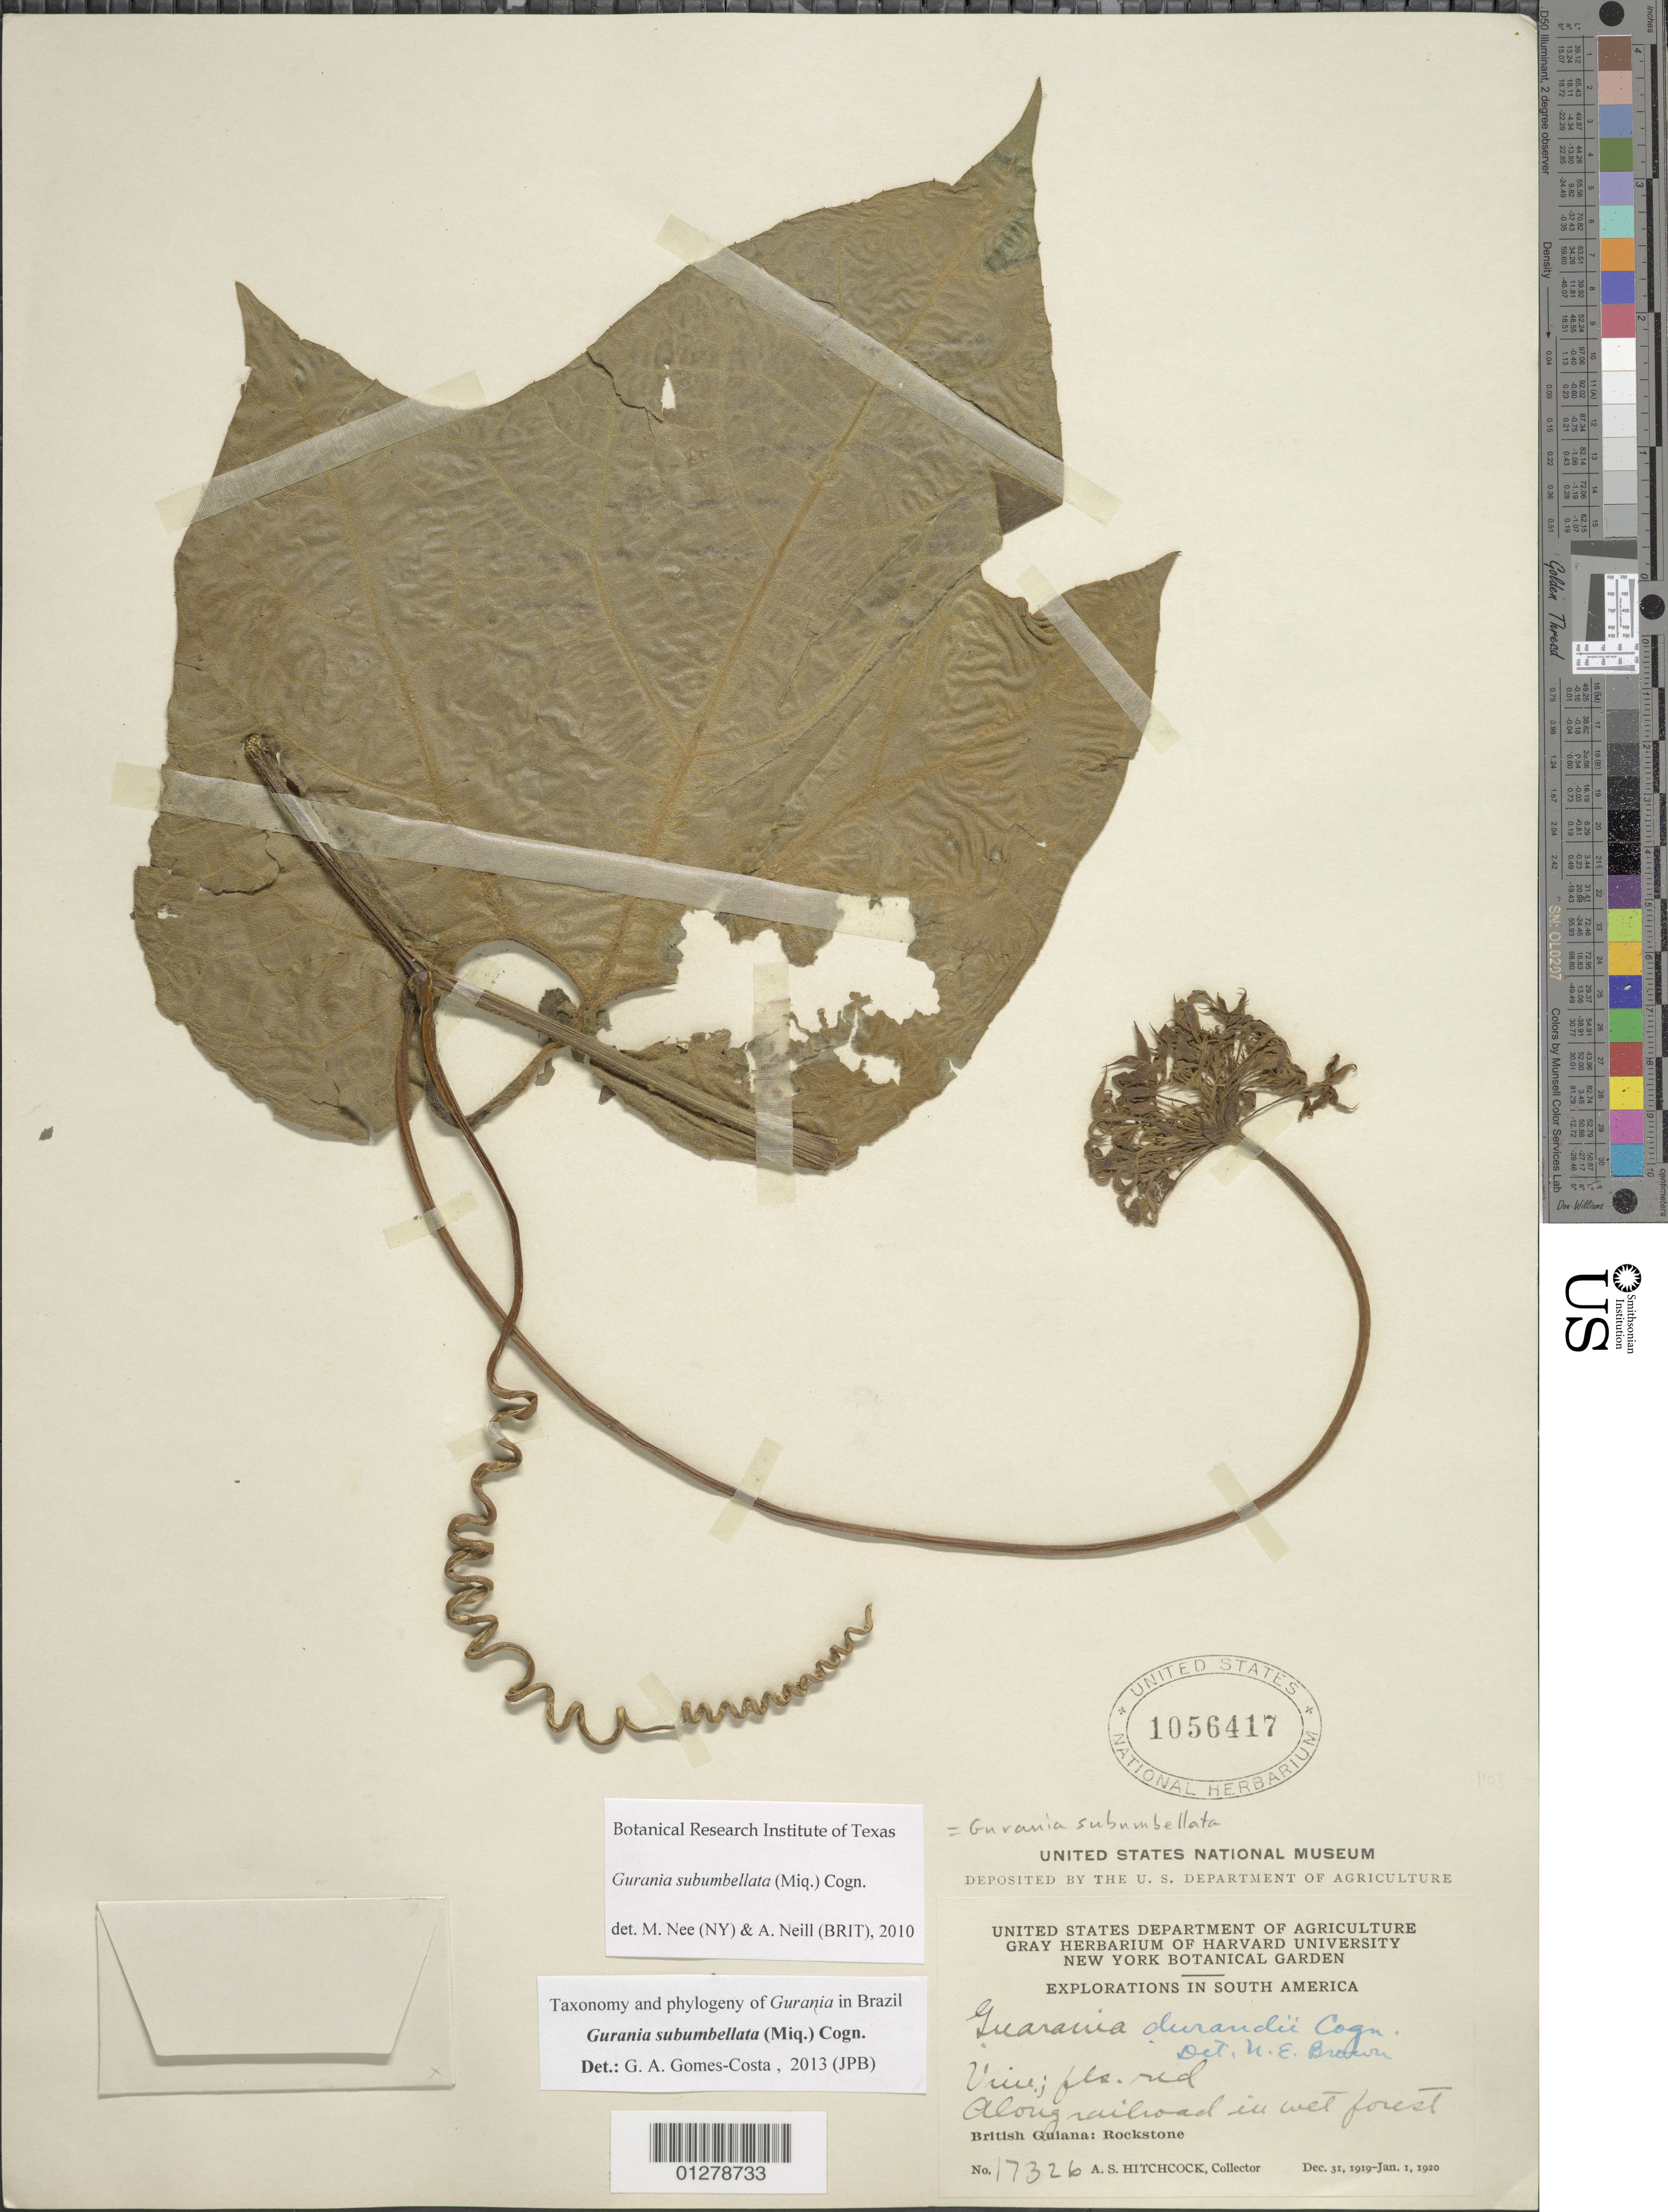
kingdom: Plantae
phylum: Tracheophyta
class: Magnoliopsida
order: Cucurbitales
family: Cucurbitaceae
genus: Gurania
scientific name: Gurania subumbellata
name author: (Miq.) Cogn.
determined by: Gomes-Costa, G. A.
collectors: A. S. Hitchcock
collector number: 17326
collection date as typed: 31 Dec 1919 - 1 Jan 1920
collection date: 1919-12-31/1920-01-01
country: Guyana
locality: Rockstone, Along railroad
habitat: in wet forest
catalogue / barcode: US 1056417